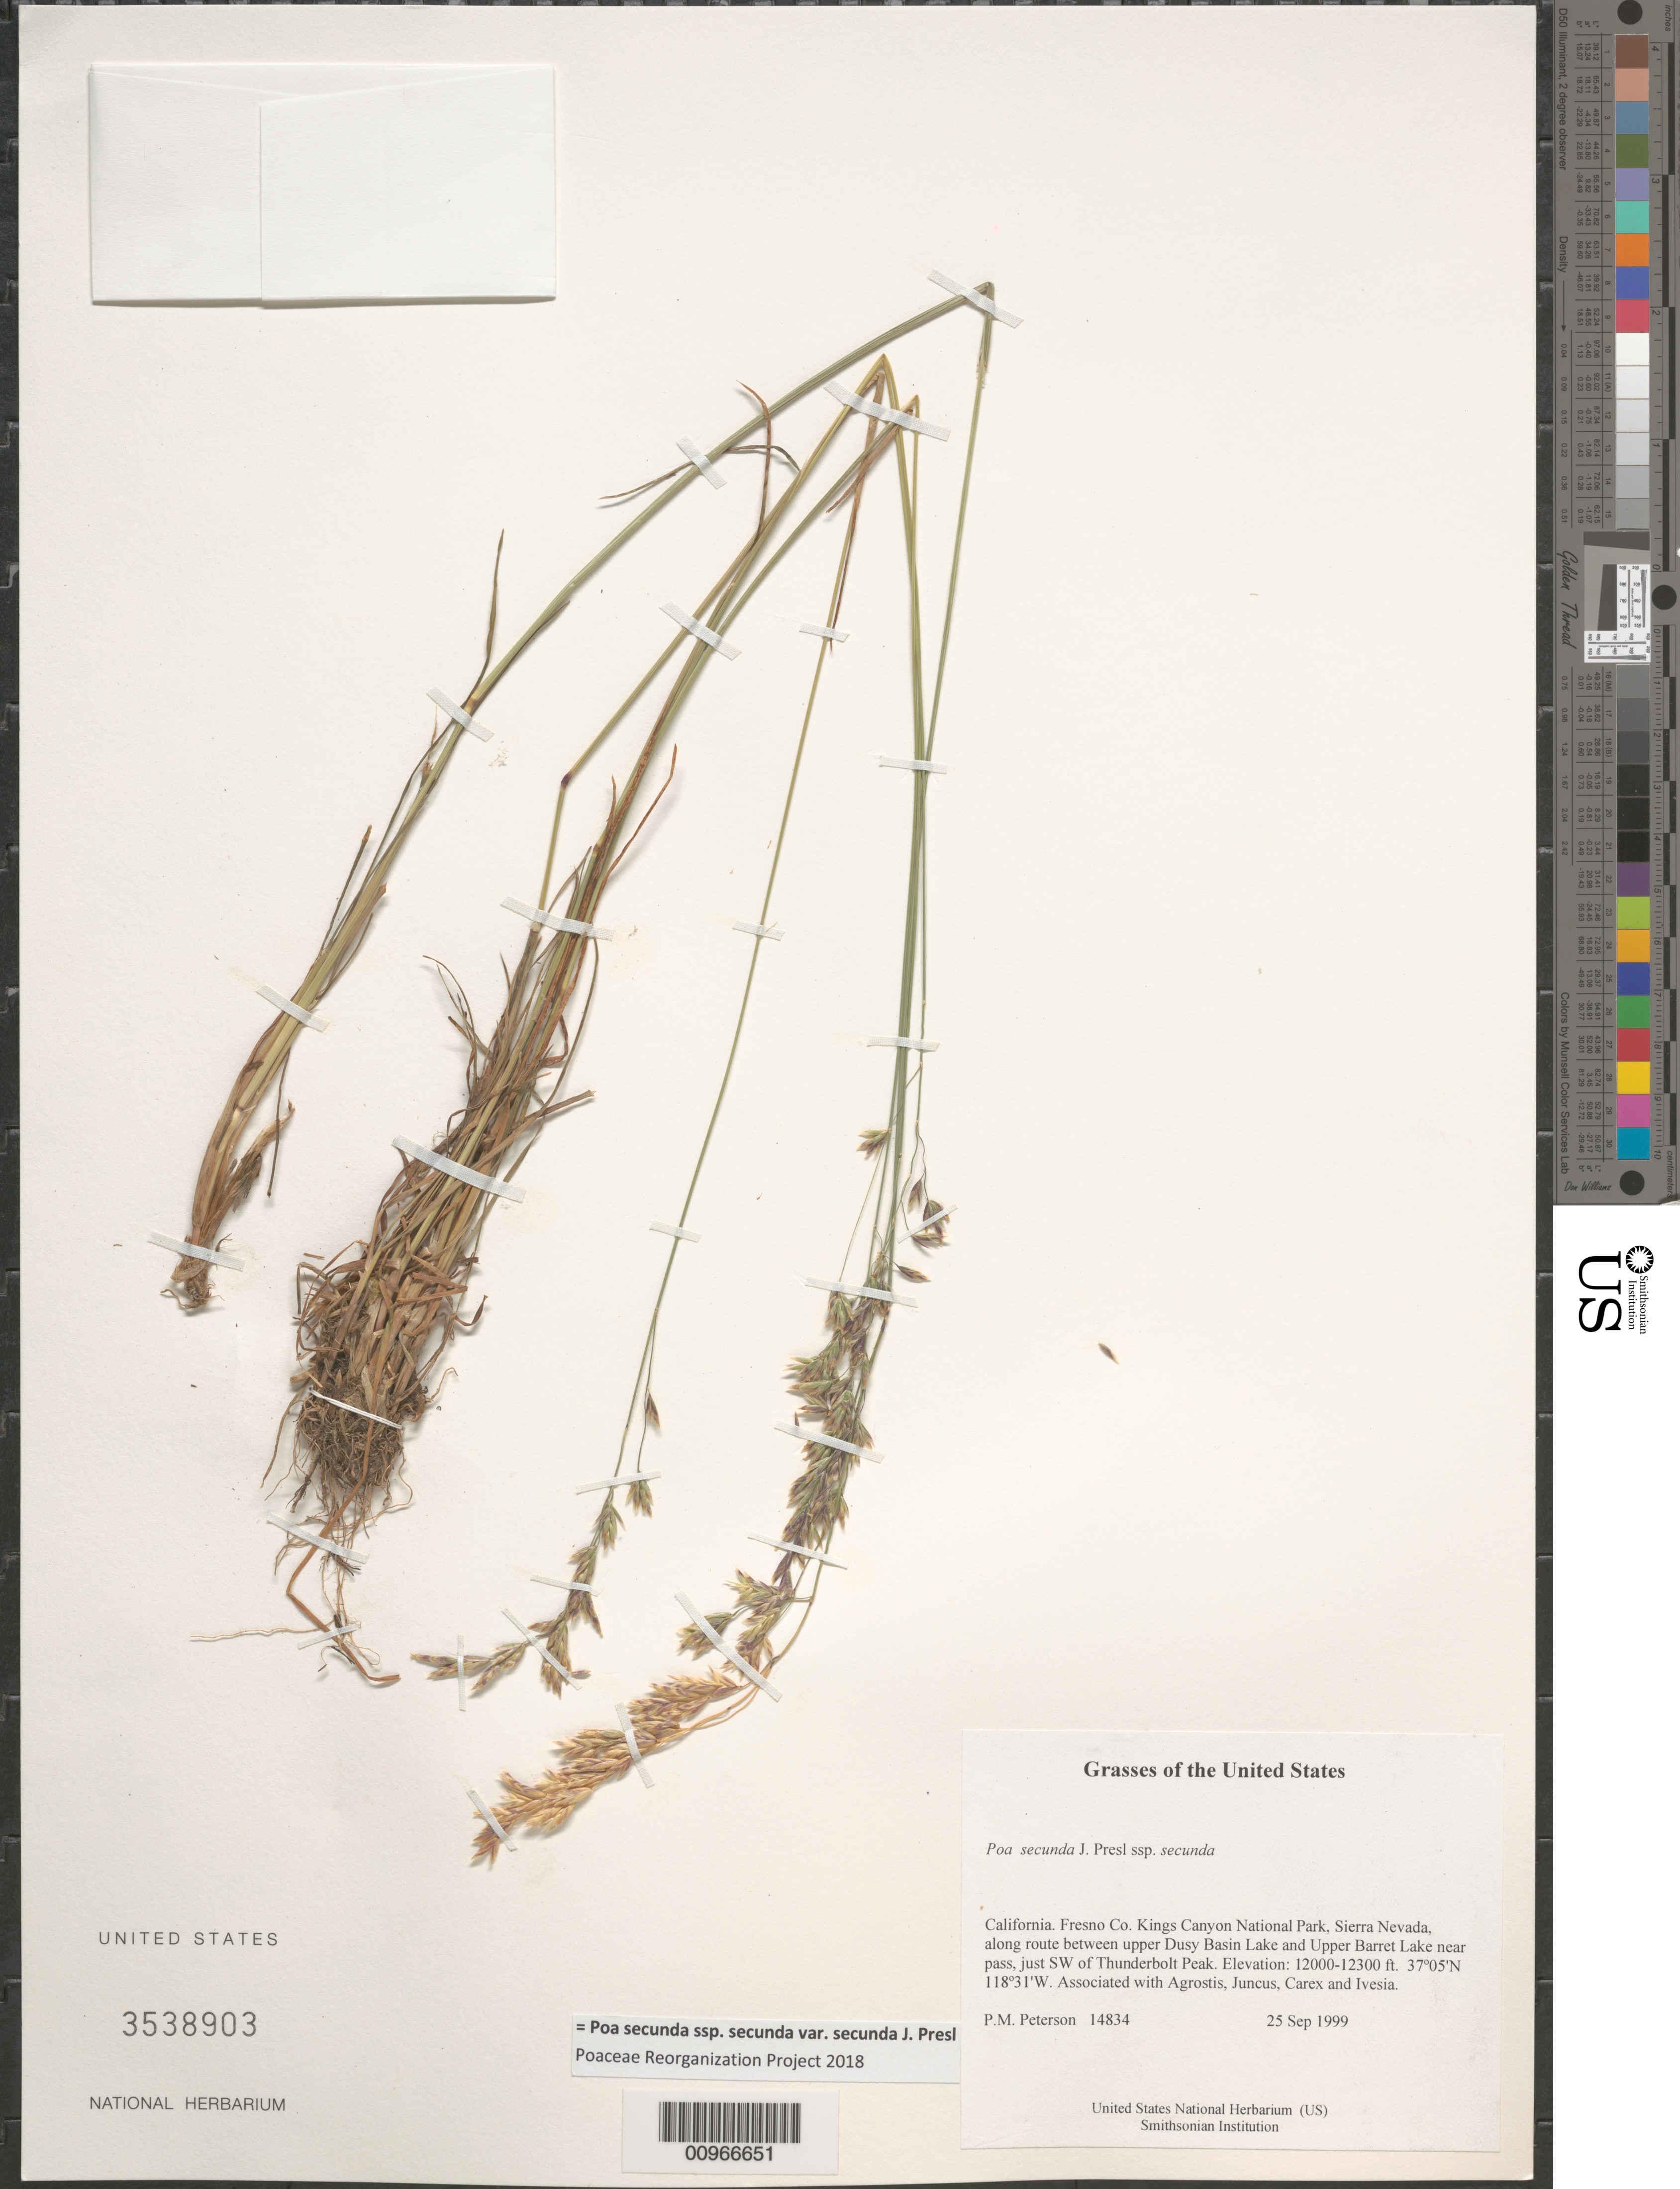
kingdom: Plantae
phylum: Tracheophyta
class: Liliopsida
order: Poales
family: Poaceae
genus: Poa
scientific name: Poa secunda subsp. secunda var. secunda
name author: J. Presl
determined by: Poaceae Reorganization Project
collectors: P. M. Peterson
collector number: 14834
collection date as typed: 25 Sep 1999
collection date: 1999-09-25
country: United States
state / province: California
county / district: Fresno Co.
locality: Kings Canyon National Park, Sierra Nevada, along route between upper Dusy Basin Lake and Upper Barret Lake near pass, just SW of Thunderbolt Peak.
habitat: Associated with Agrostis, Juncus, Carex and Ivesia.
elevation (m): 3658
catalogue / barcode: US 3538903